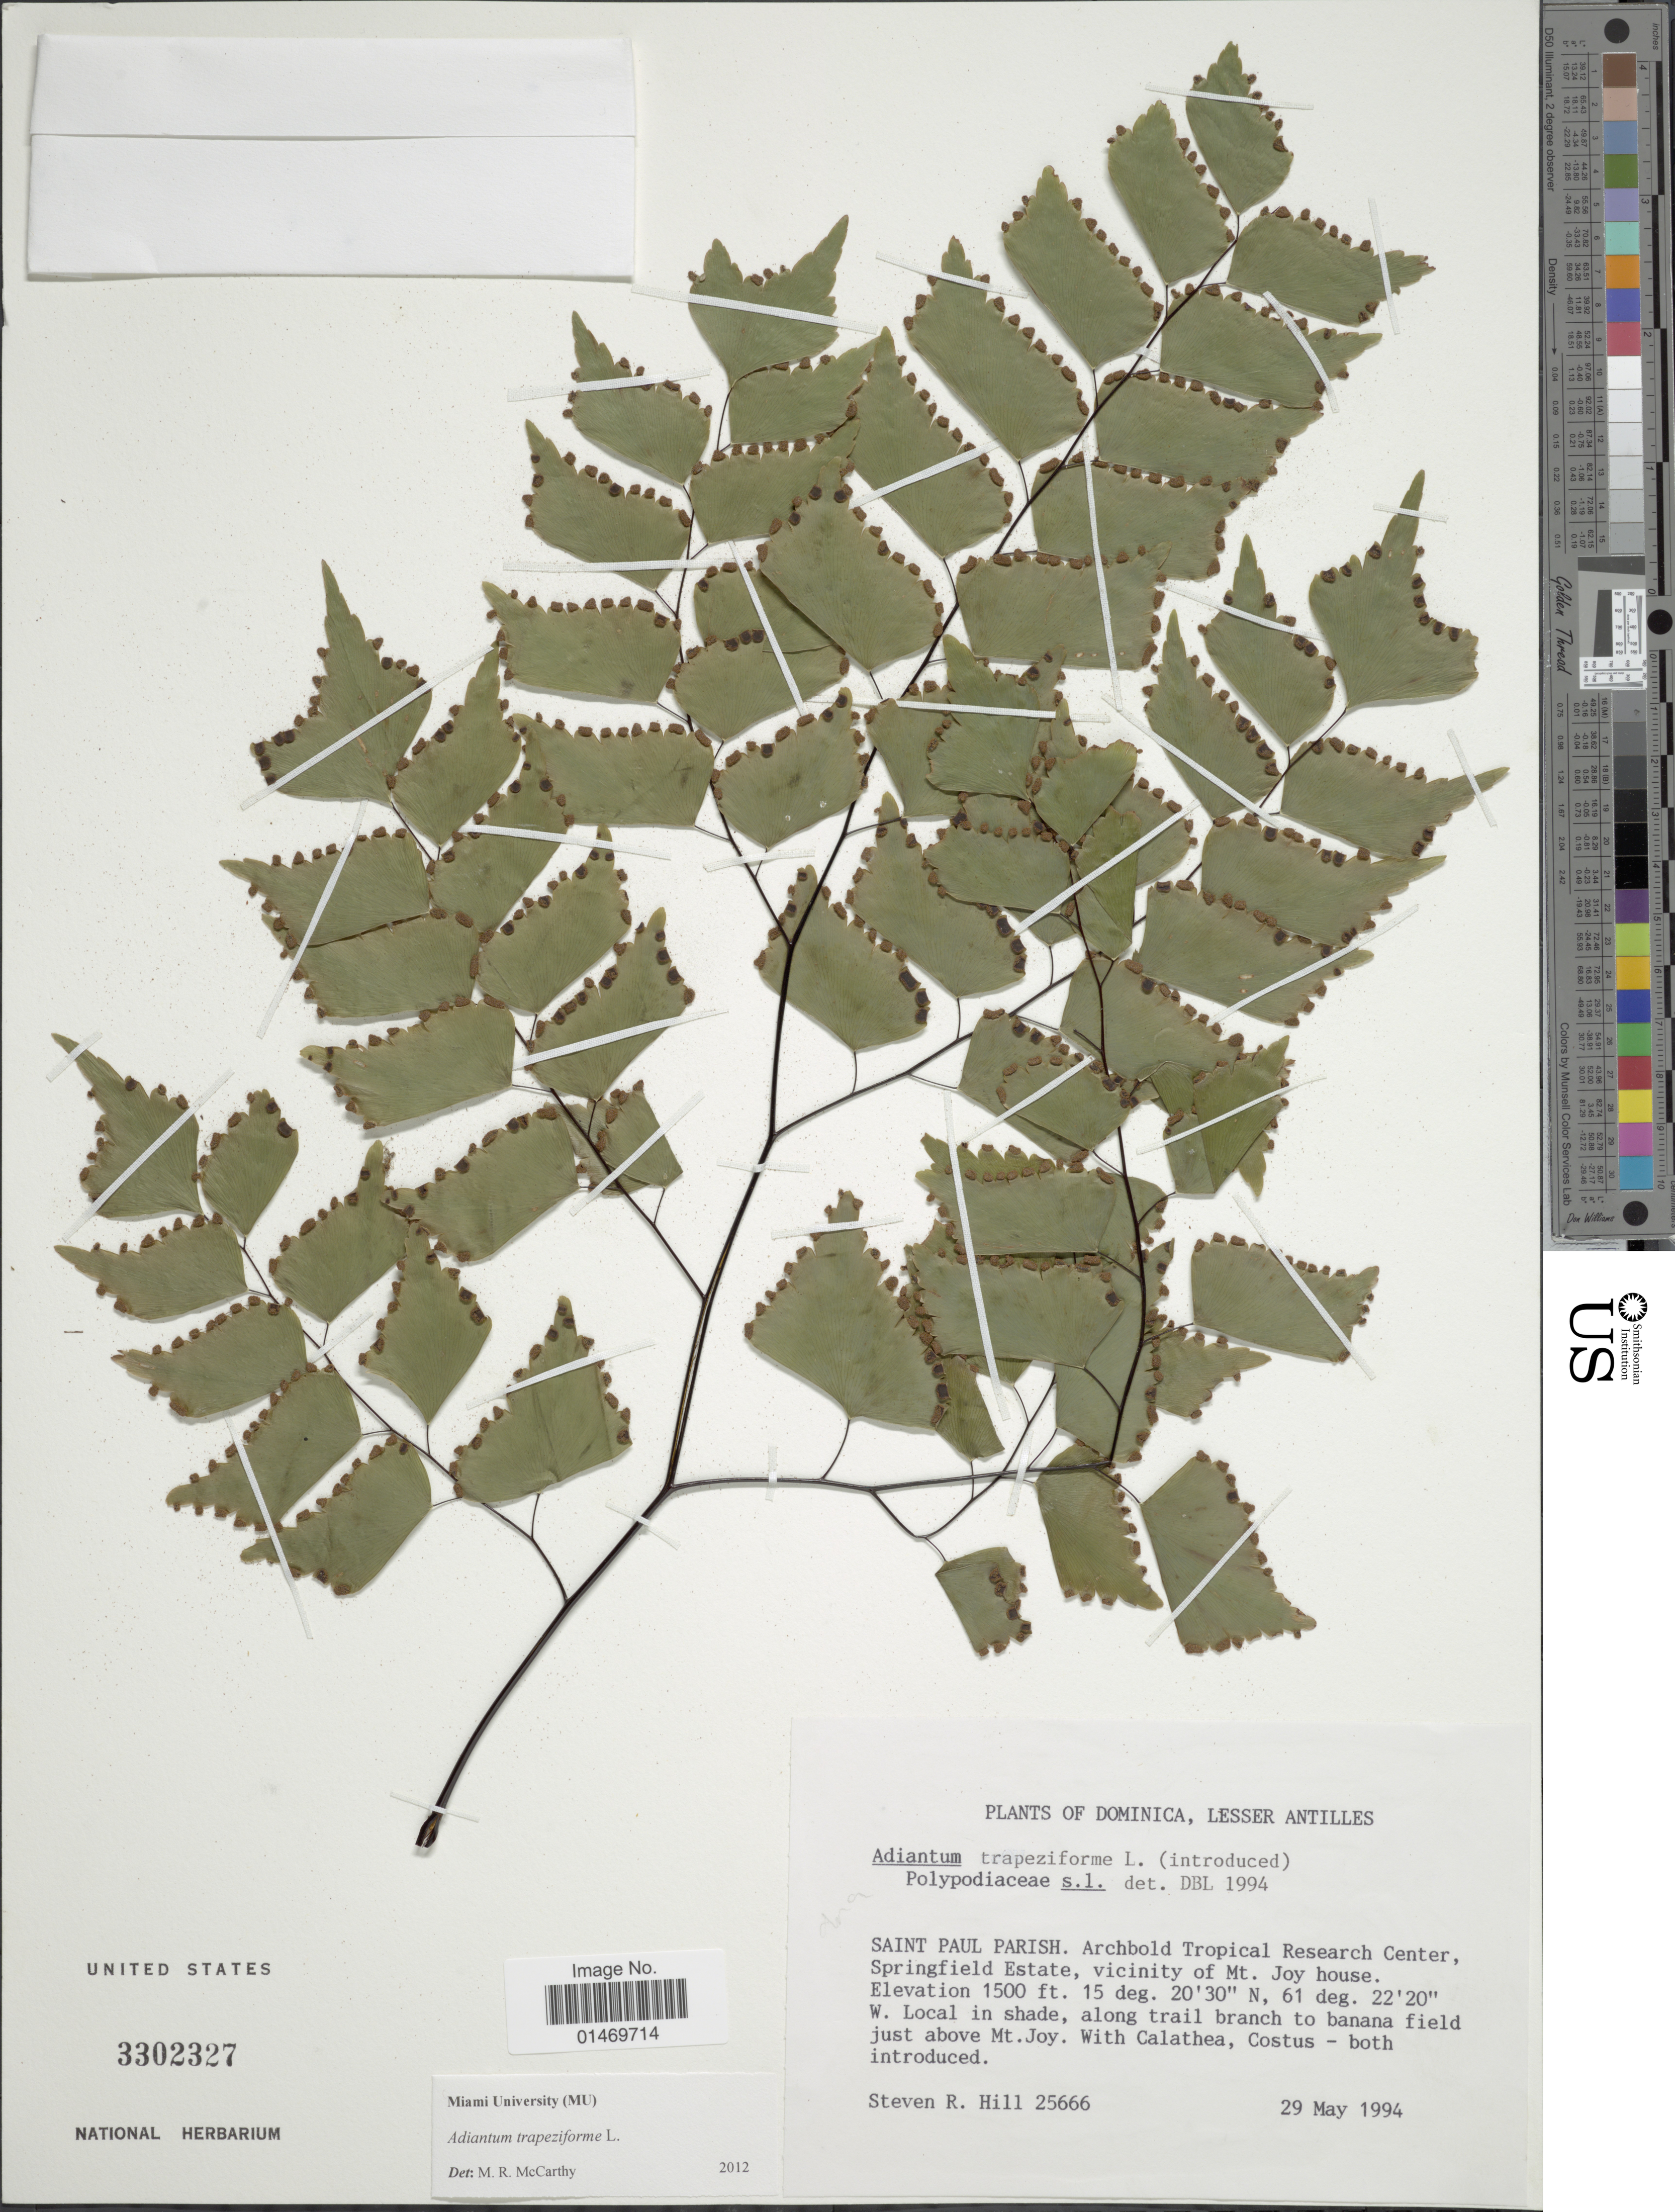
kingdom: Plantae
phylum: Tracheophyta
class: Polypodiopsida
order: Polypodiales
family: Pteridaceae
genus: Adiantum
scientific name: Adiantum trapeziforme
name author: L.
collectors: S. R. Hill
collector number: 25666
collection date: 1994-05-29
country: Dominica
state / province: St. Paul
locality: Dominica, Saint Paul Patish, Archbold Tropical Research Center,Springfieldm Estate, vicinity of Mt. Joy House. W. Local in shade, along trail branch to banana field just above Mt. Joy. With Calathea, Costus.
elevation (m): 457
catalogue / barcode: US 3302327